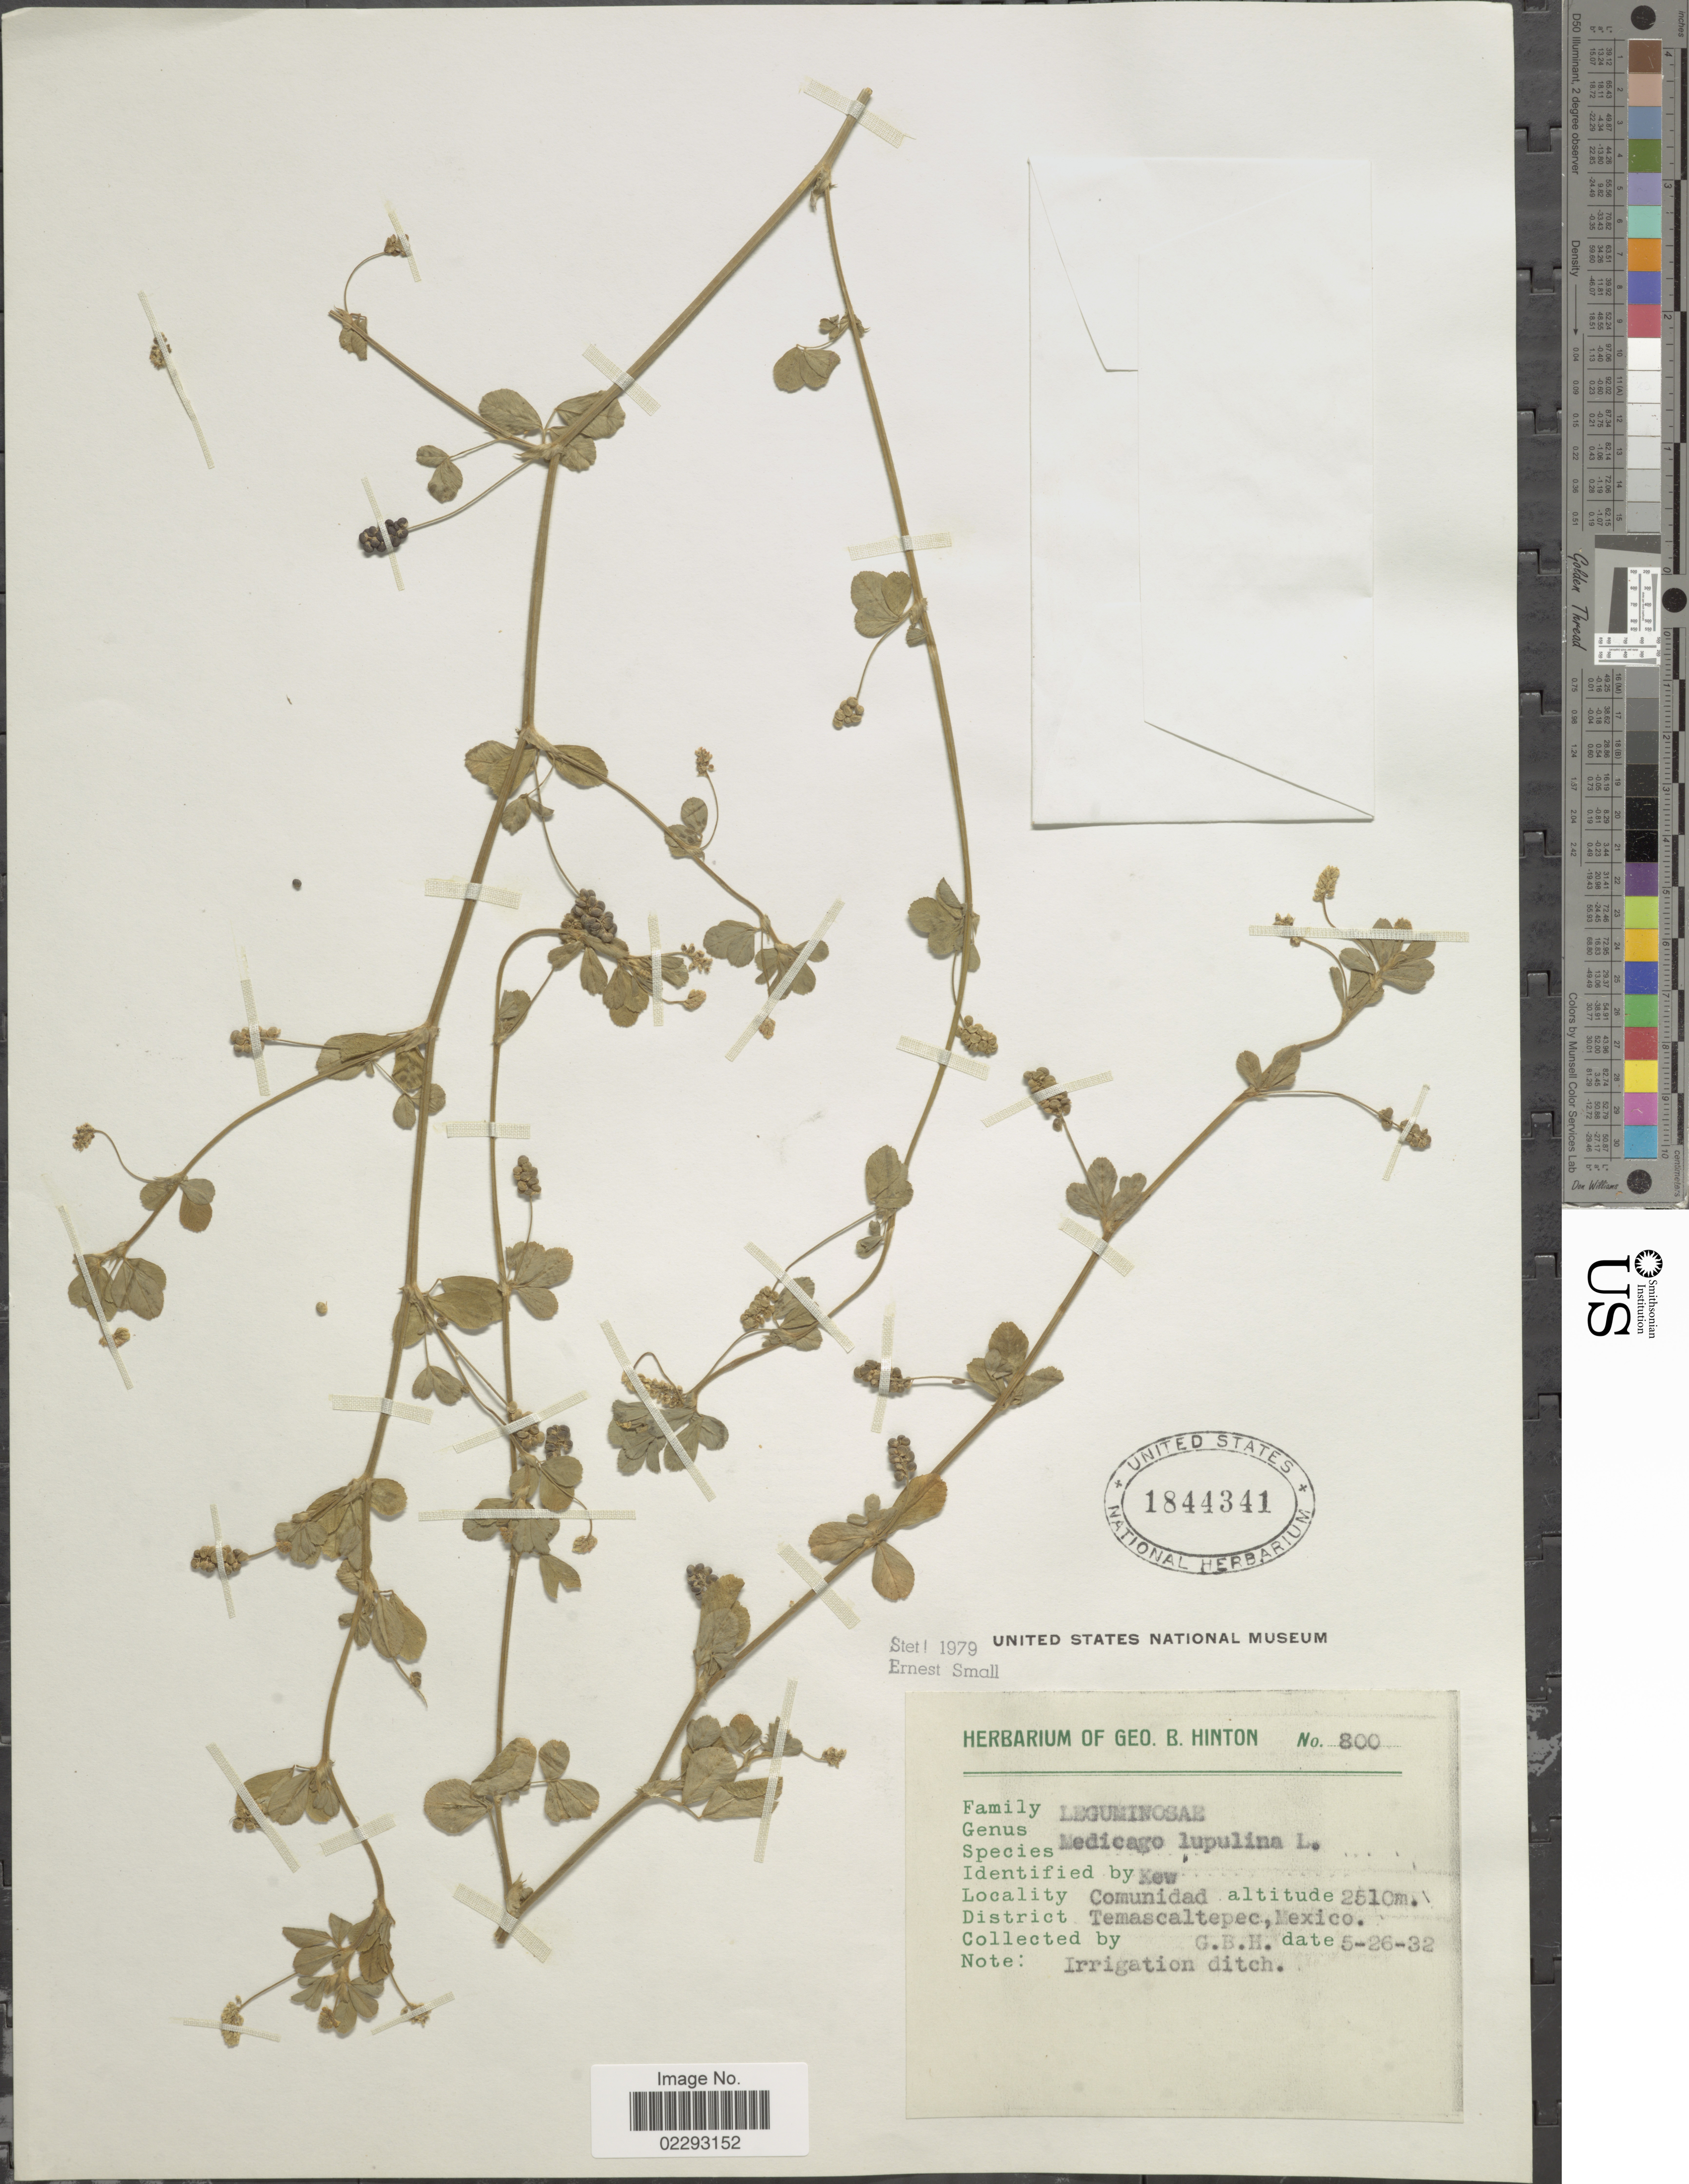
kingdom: Plantae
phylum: Tracheophyta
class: Magnoliopsida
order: Fabales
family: Fabaceae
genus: Medicago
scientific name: Medicago lupulina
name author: L.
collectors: G. B. Hinton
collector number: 800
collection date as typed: Transcribed d/m/y: 26/5/32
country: Mexico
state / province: México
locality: Comunidad, Temascaltepec,. Mexico.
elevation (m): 2510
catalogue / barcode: US 1844341